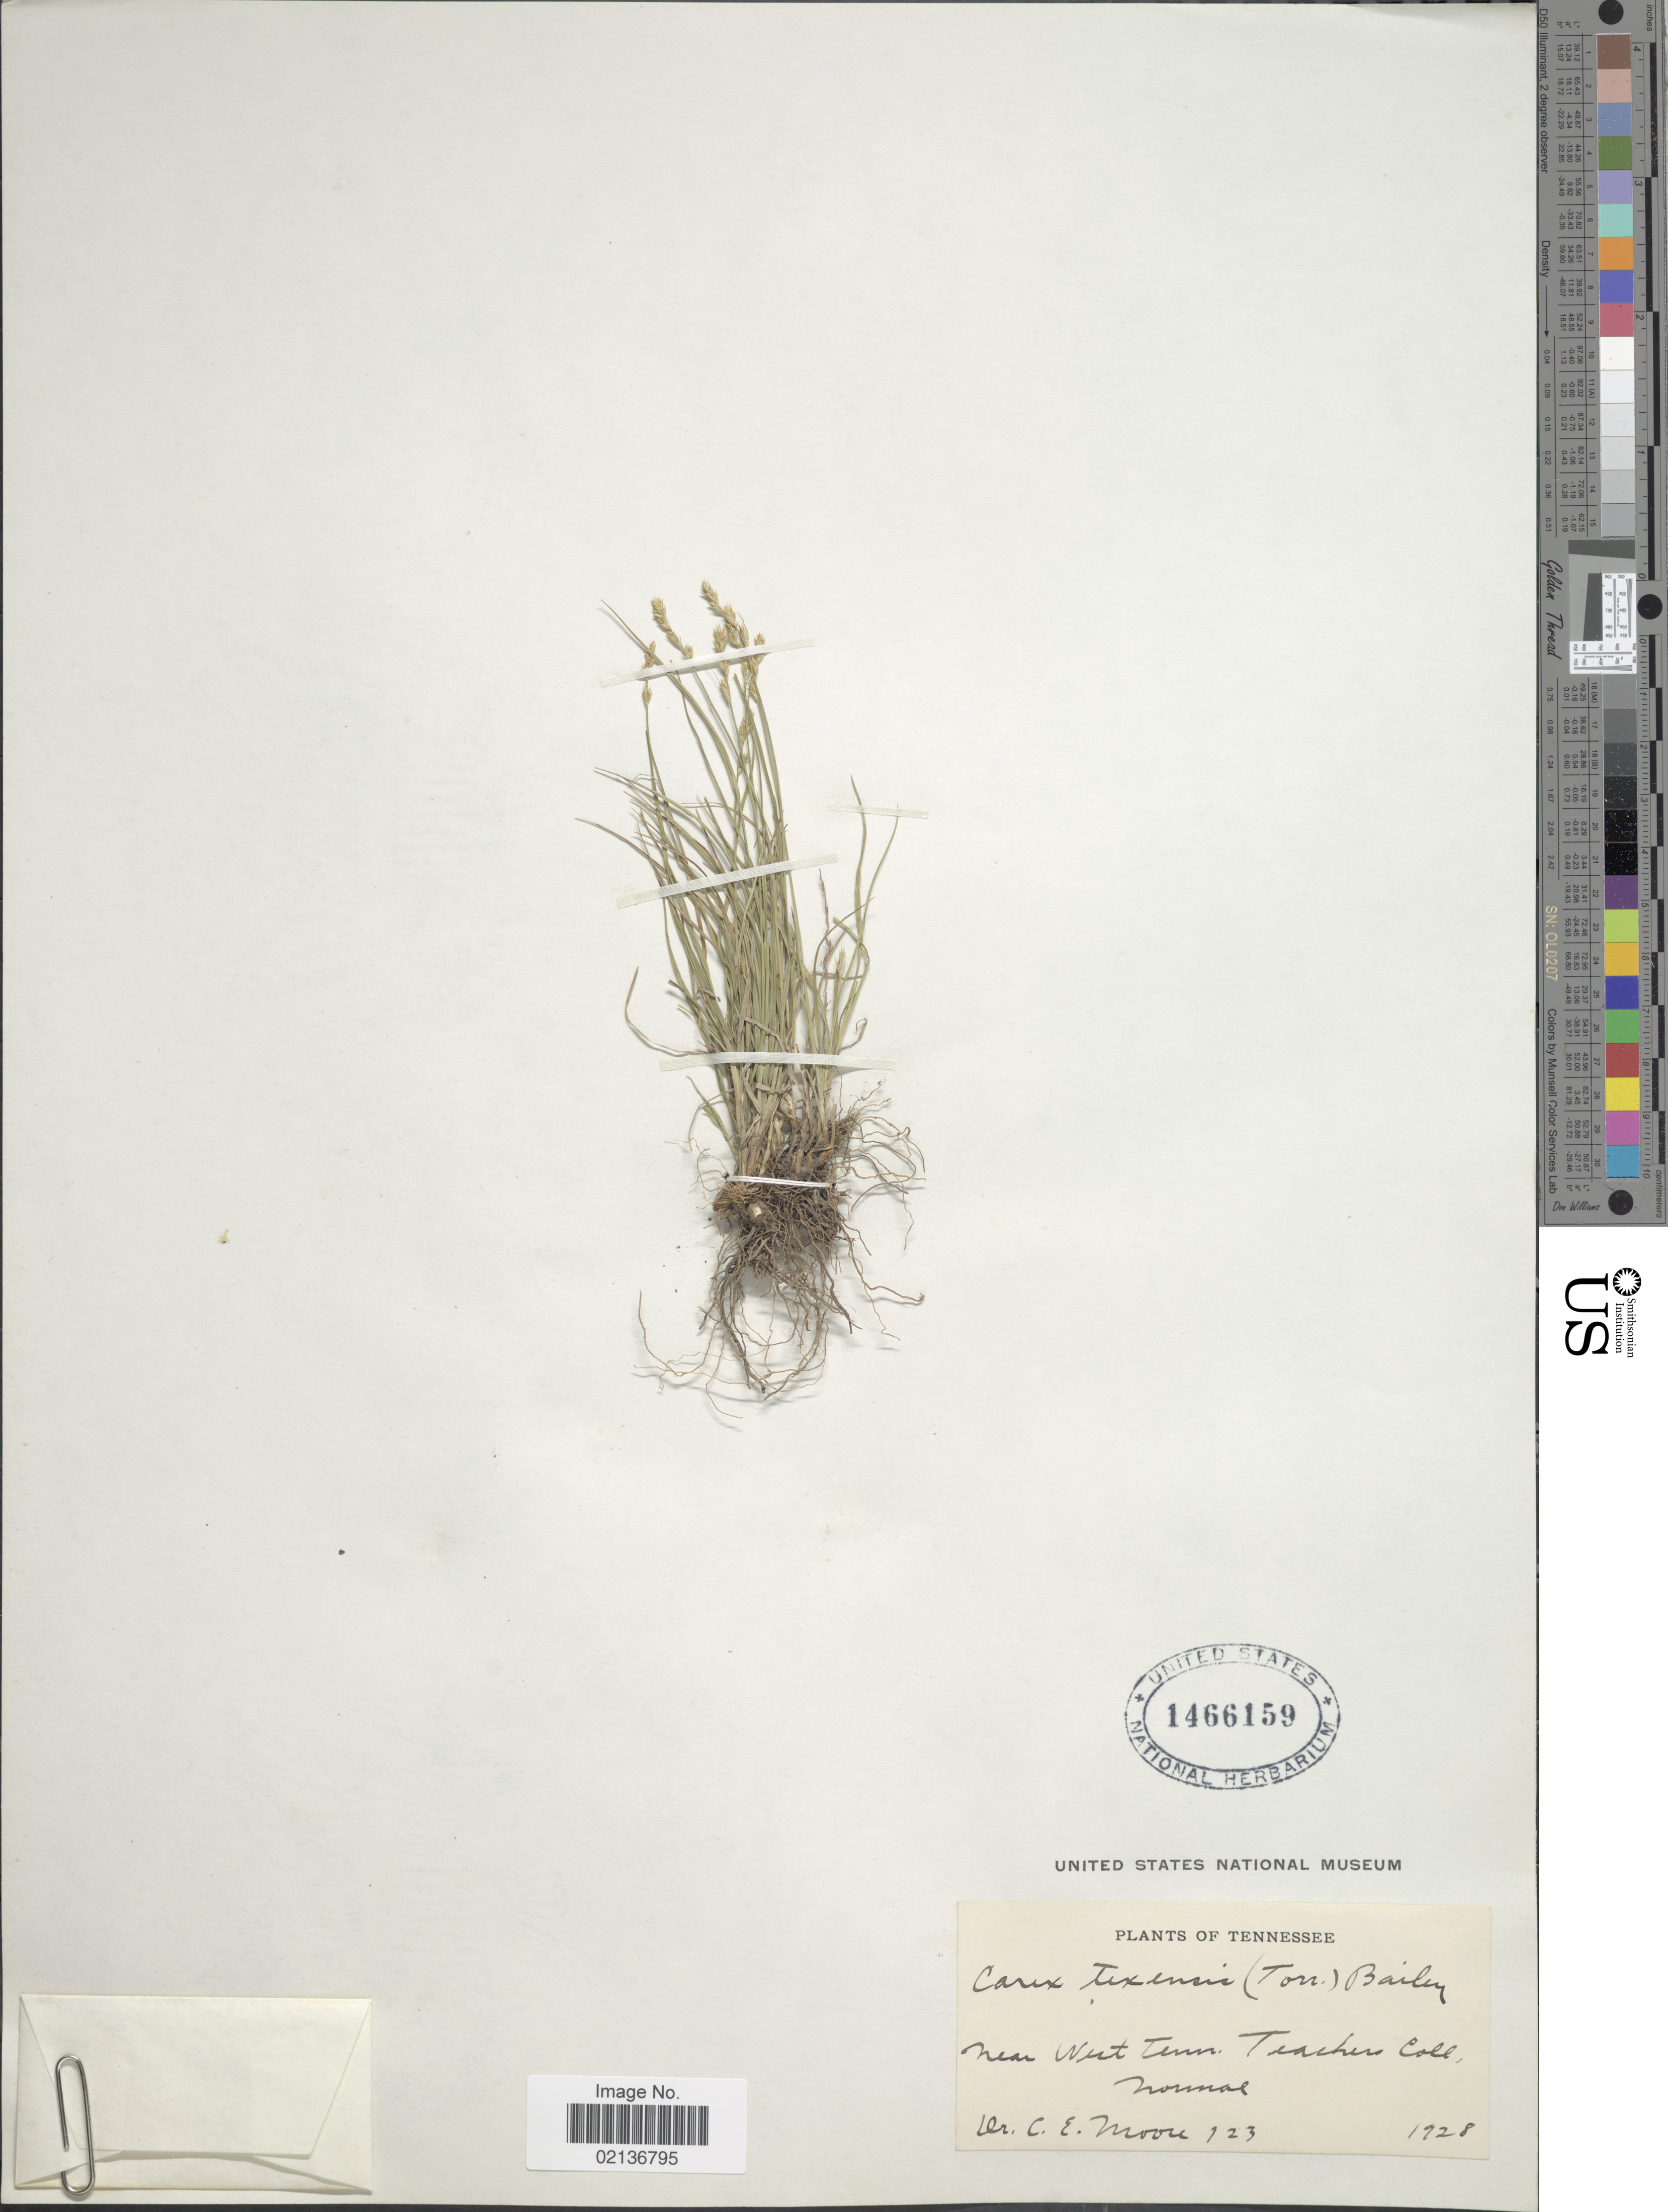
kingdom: Plantae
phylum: Tracheophyta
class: Liliopsida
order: Poales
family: Cyperaceae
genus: Carex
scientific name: Carex texensis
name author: (Torr. ex L.H. Bailey) L.H. Bailey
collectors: C. Moore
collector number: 123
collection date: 1928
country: United States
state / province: Tennessee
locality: Near West Tenn. Teachers Coll.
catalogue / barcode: US 1466159